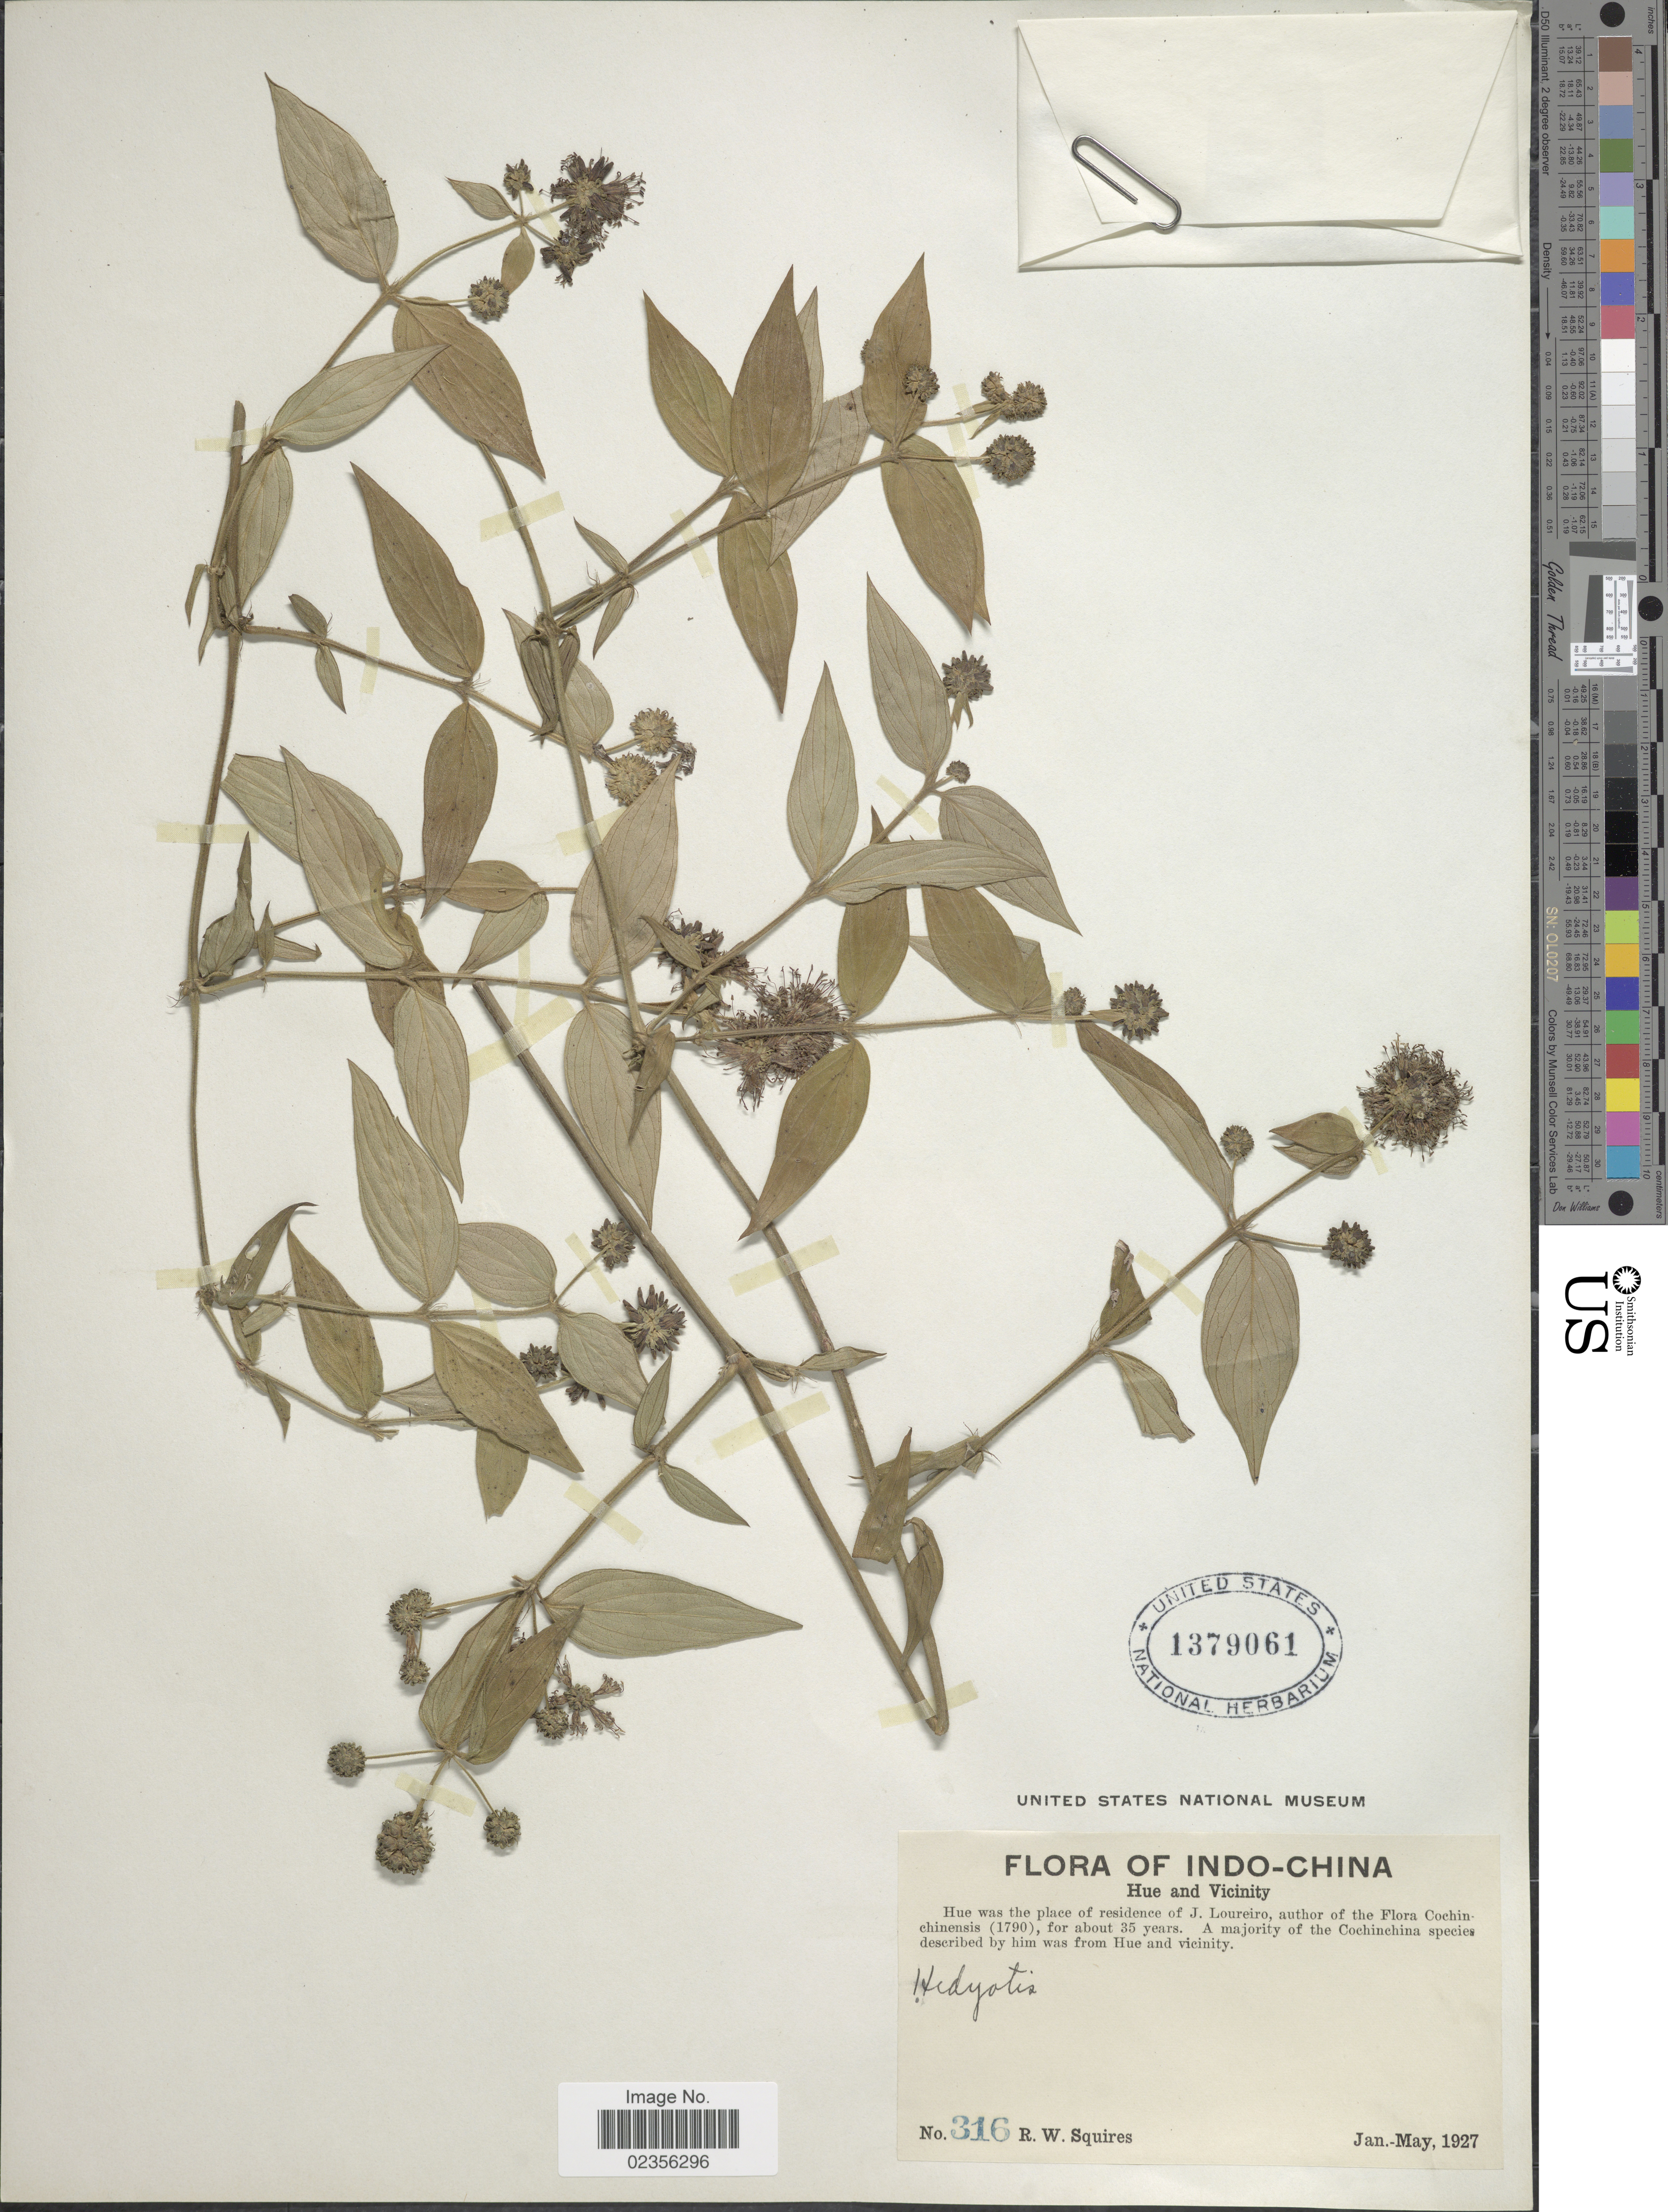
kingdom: Plantae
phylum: Tracheophyta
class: Magnoliopsida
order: Gentianales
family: Rubiaceae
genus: Hedyotis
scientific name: Hedyotis sp.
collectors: R. Squires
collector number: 316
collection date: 1927-01/1927-05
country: Vietnam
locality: Indo-China, Hue and vicinity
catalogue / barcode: US 1379061